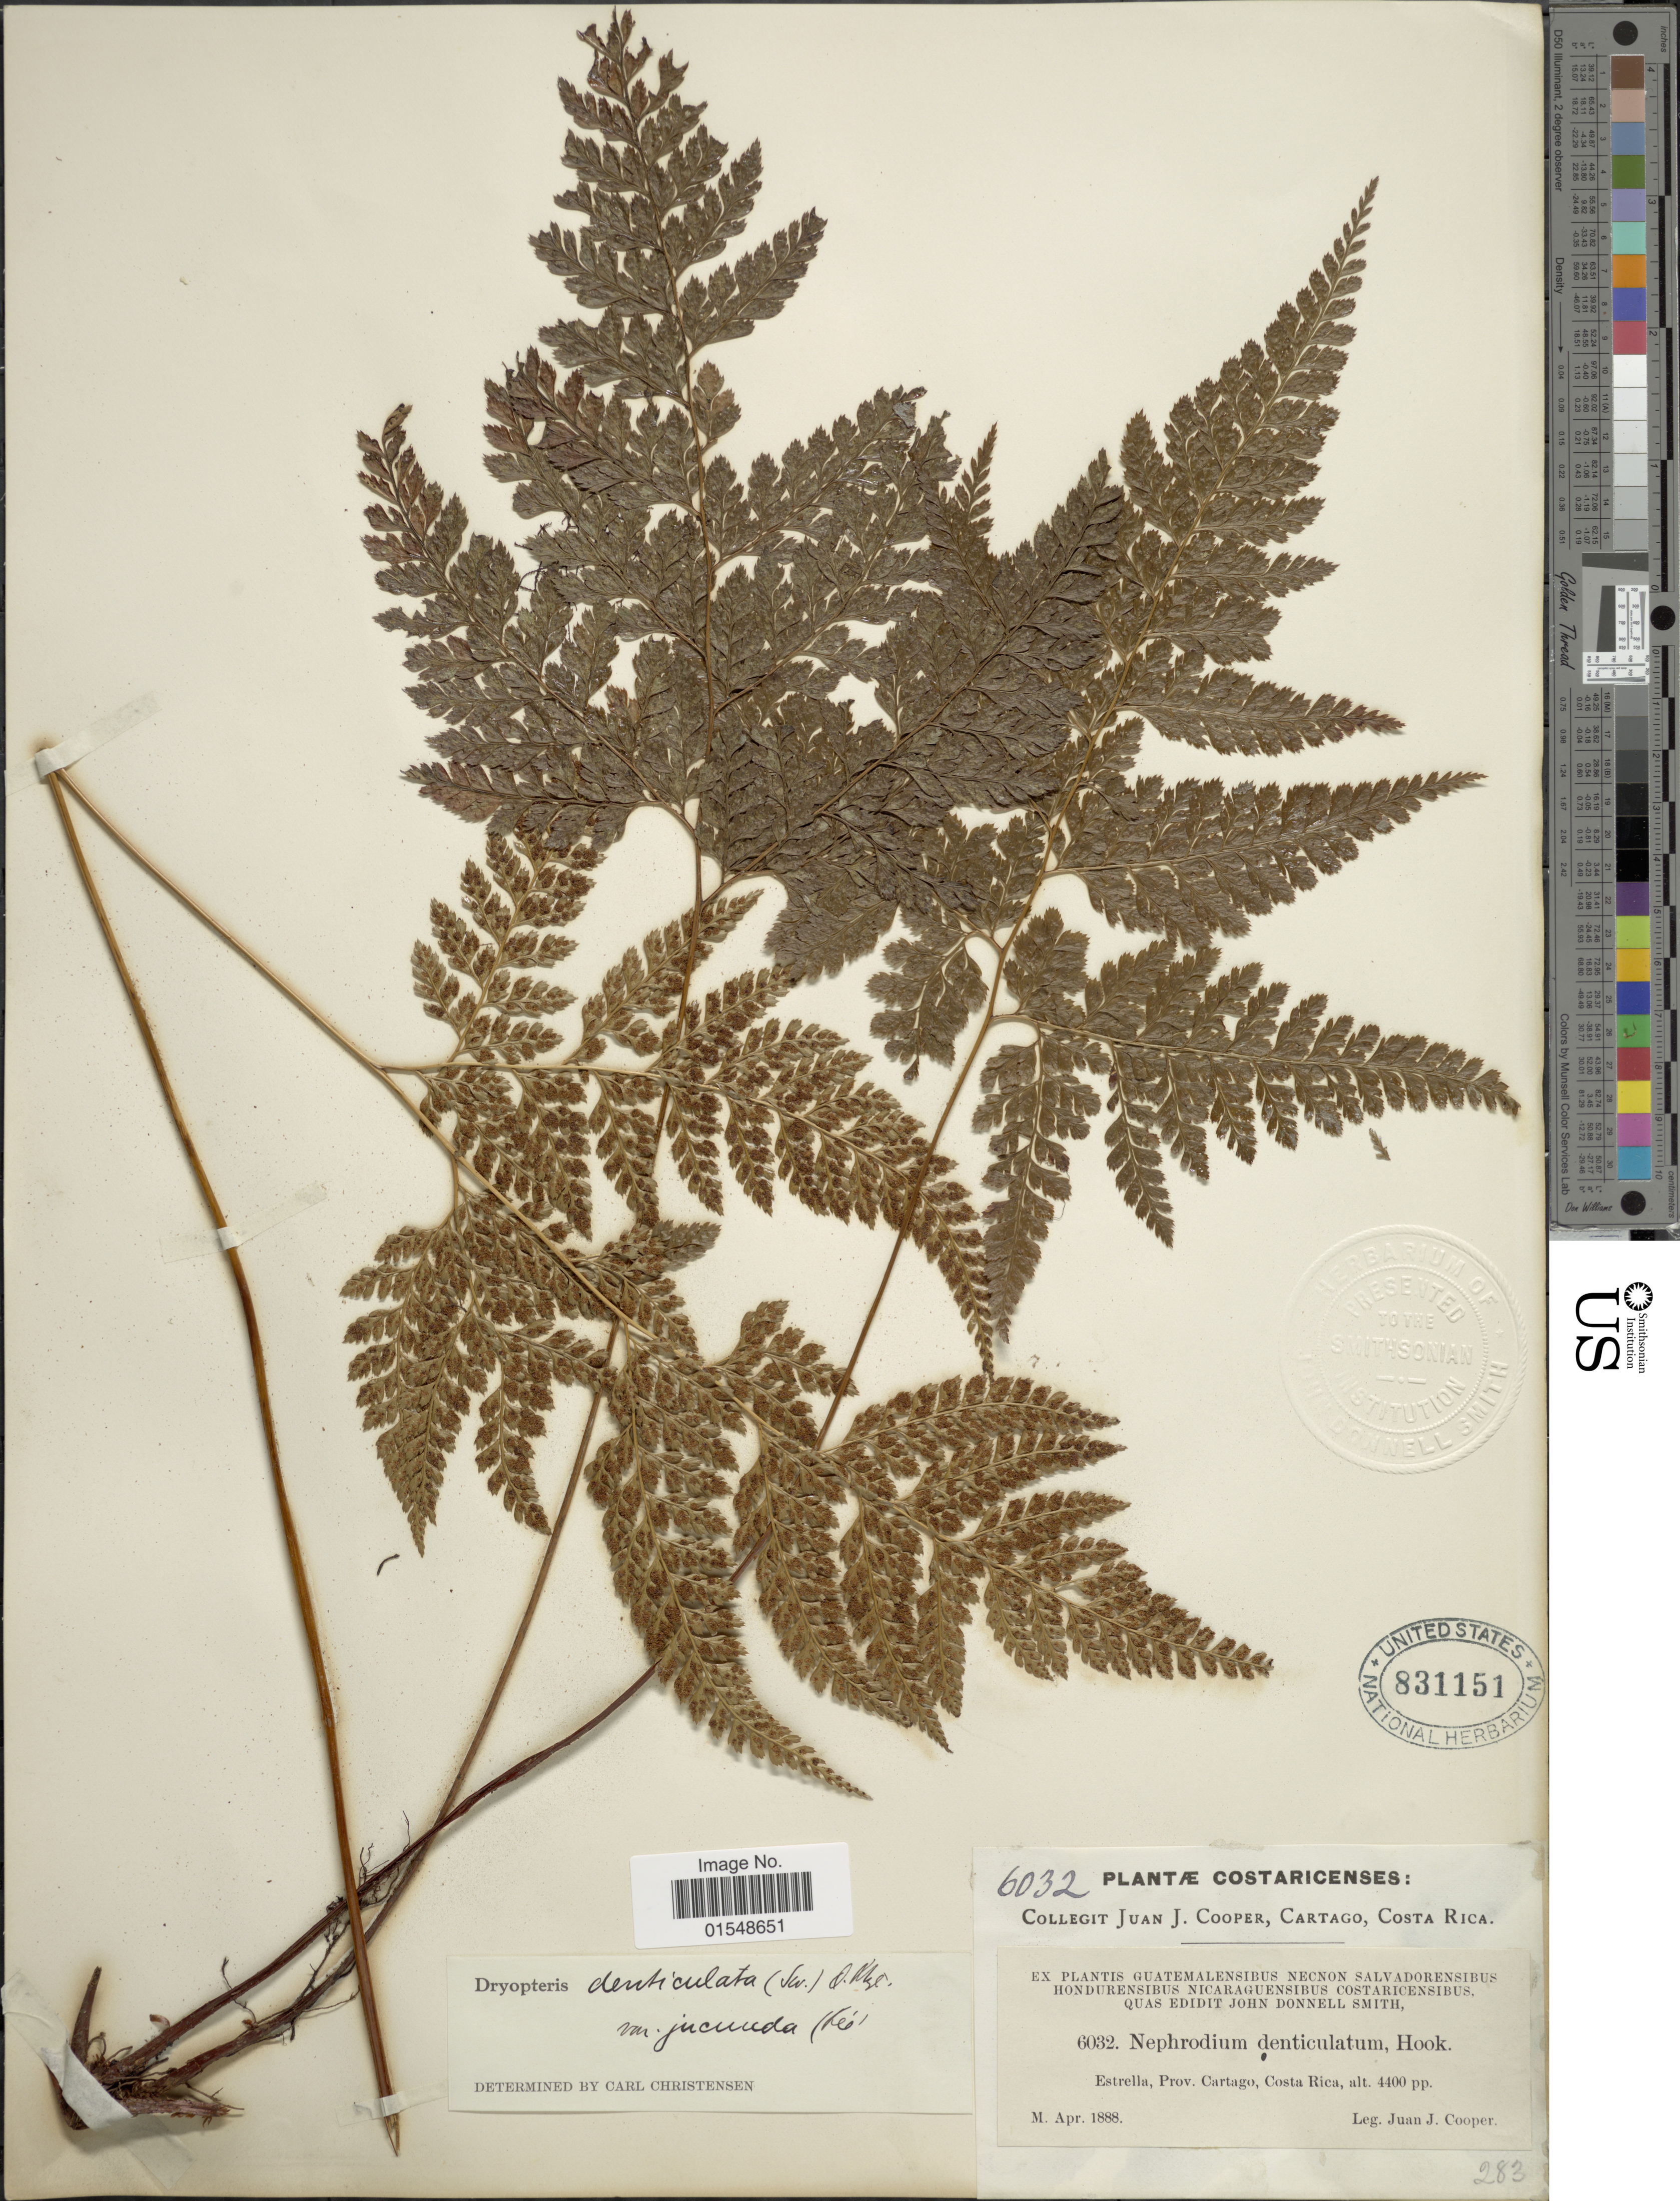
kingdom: Plantae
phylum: Tracheophyta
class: Polypodiopsida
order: Polypodiales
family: Dryopteridaceae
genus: Arachniodes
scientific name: Arachniodes denticulata var. jucunda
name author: (Fée) Lellinger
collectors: J. J. Cooper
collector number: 6032/283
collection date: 1888-04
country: Costa Rica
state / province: Cartago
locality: Estrella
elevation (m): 1341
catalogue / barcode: US 831151